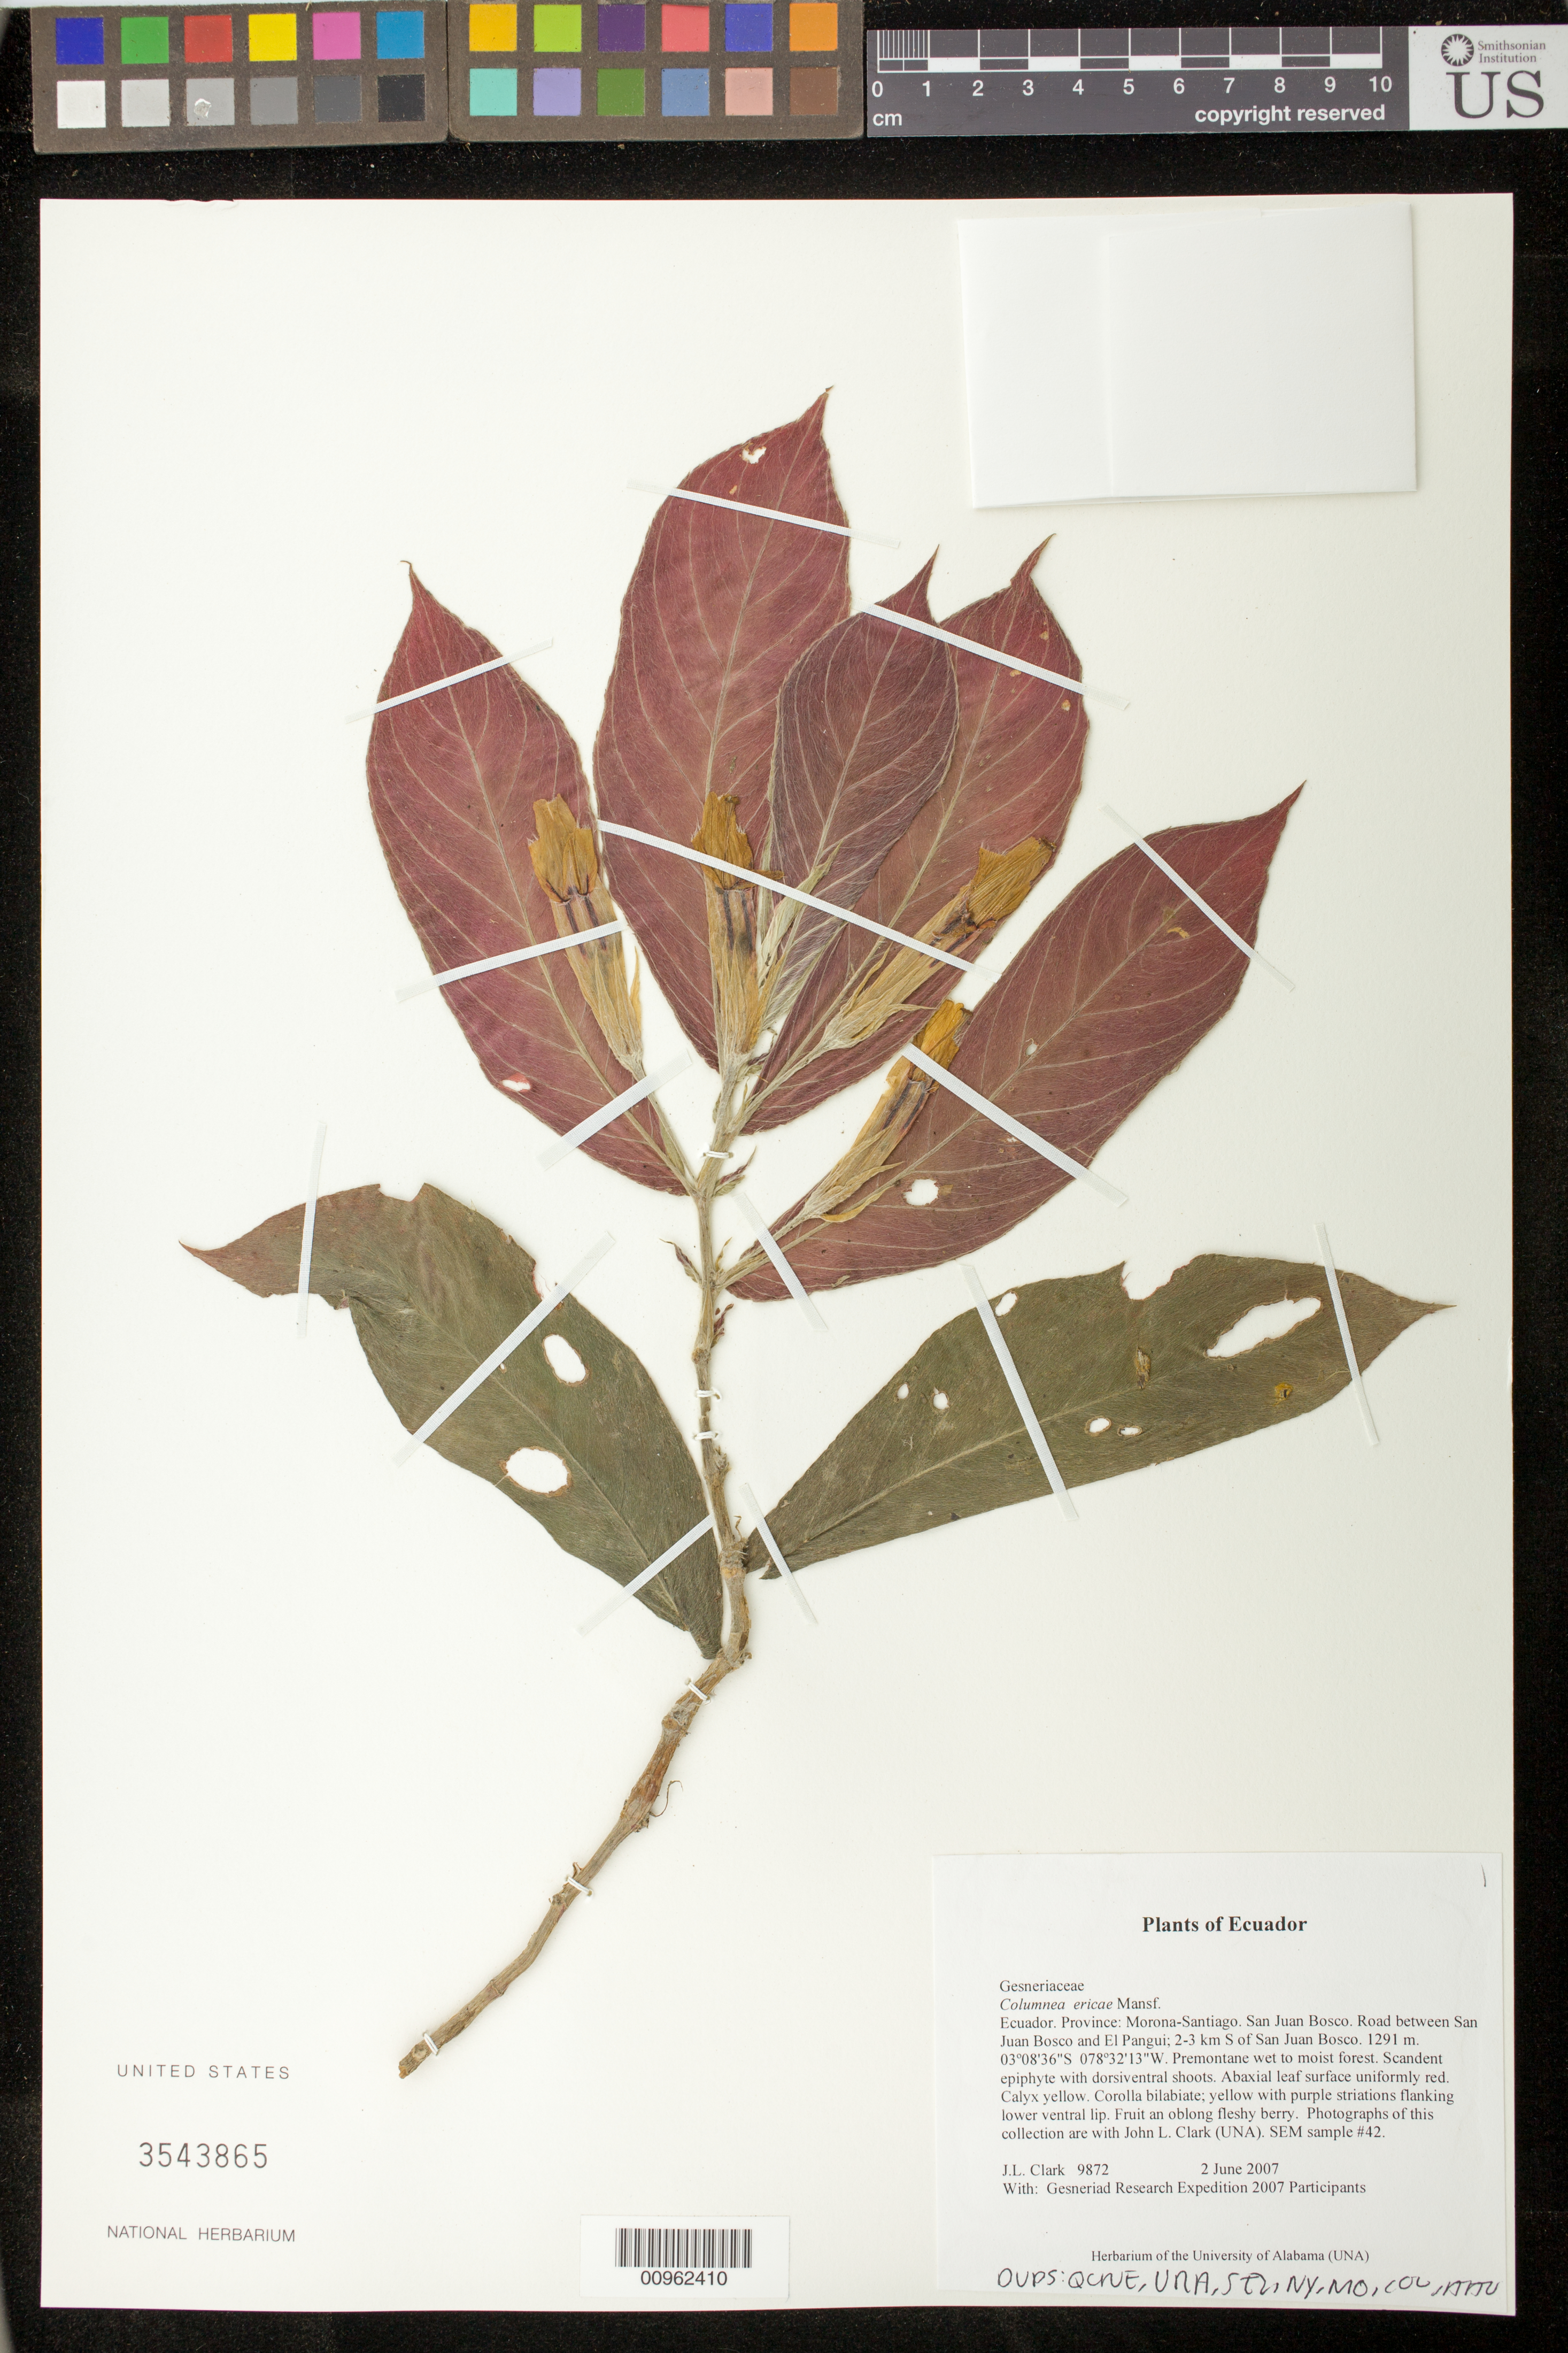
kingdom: Plantae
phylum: Tracheophyta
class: Magnoliopsida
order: Lamiales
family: Gesneriaceae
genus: Columnea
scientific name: Columnea ericae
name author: Mansf.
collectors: J. L. Clark & Gesneriad Research Expedition 2007 Participants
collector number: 9872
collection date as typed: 02 Jun 2007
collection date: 2007-06-02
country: Ecuador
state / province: Morona-Santiago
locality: San Juan Bosco. Road between San Juan Bosco and El Pangui; 2-3 km S of San Juan Bosco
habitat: Premontane wet to moist forest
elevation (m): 1291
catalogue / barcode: US 3543865